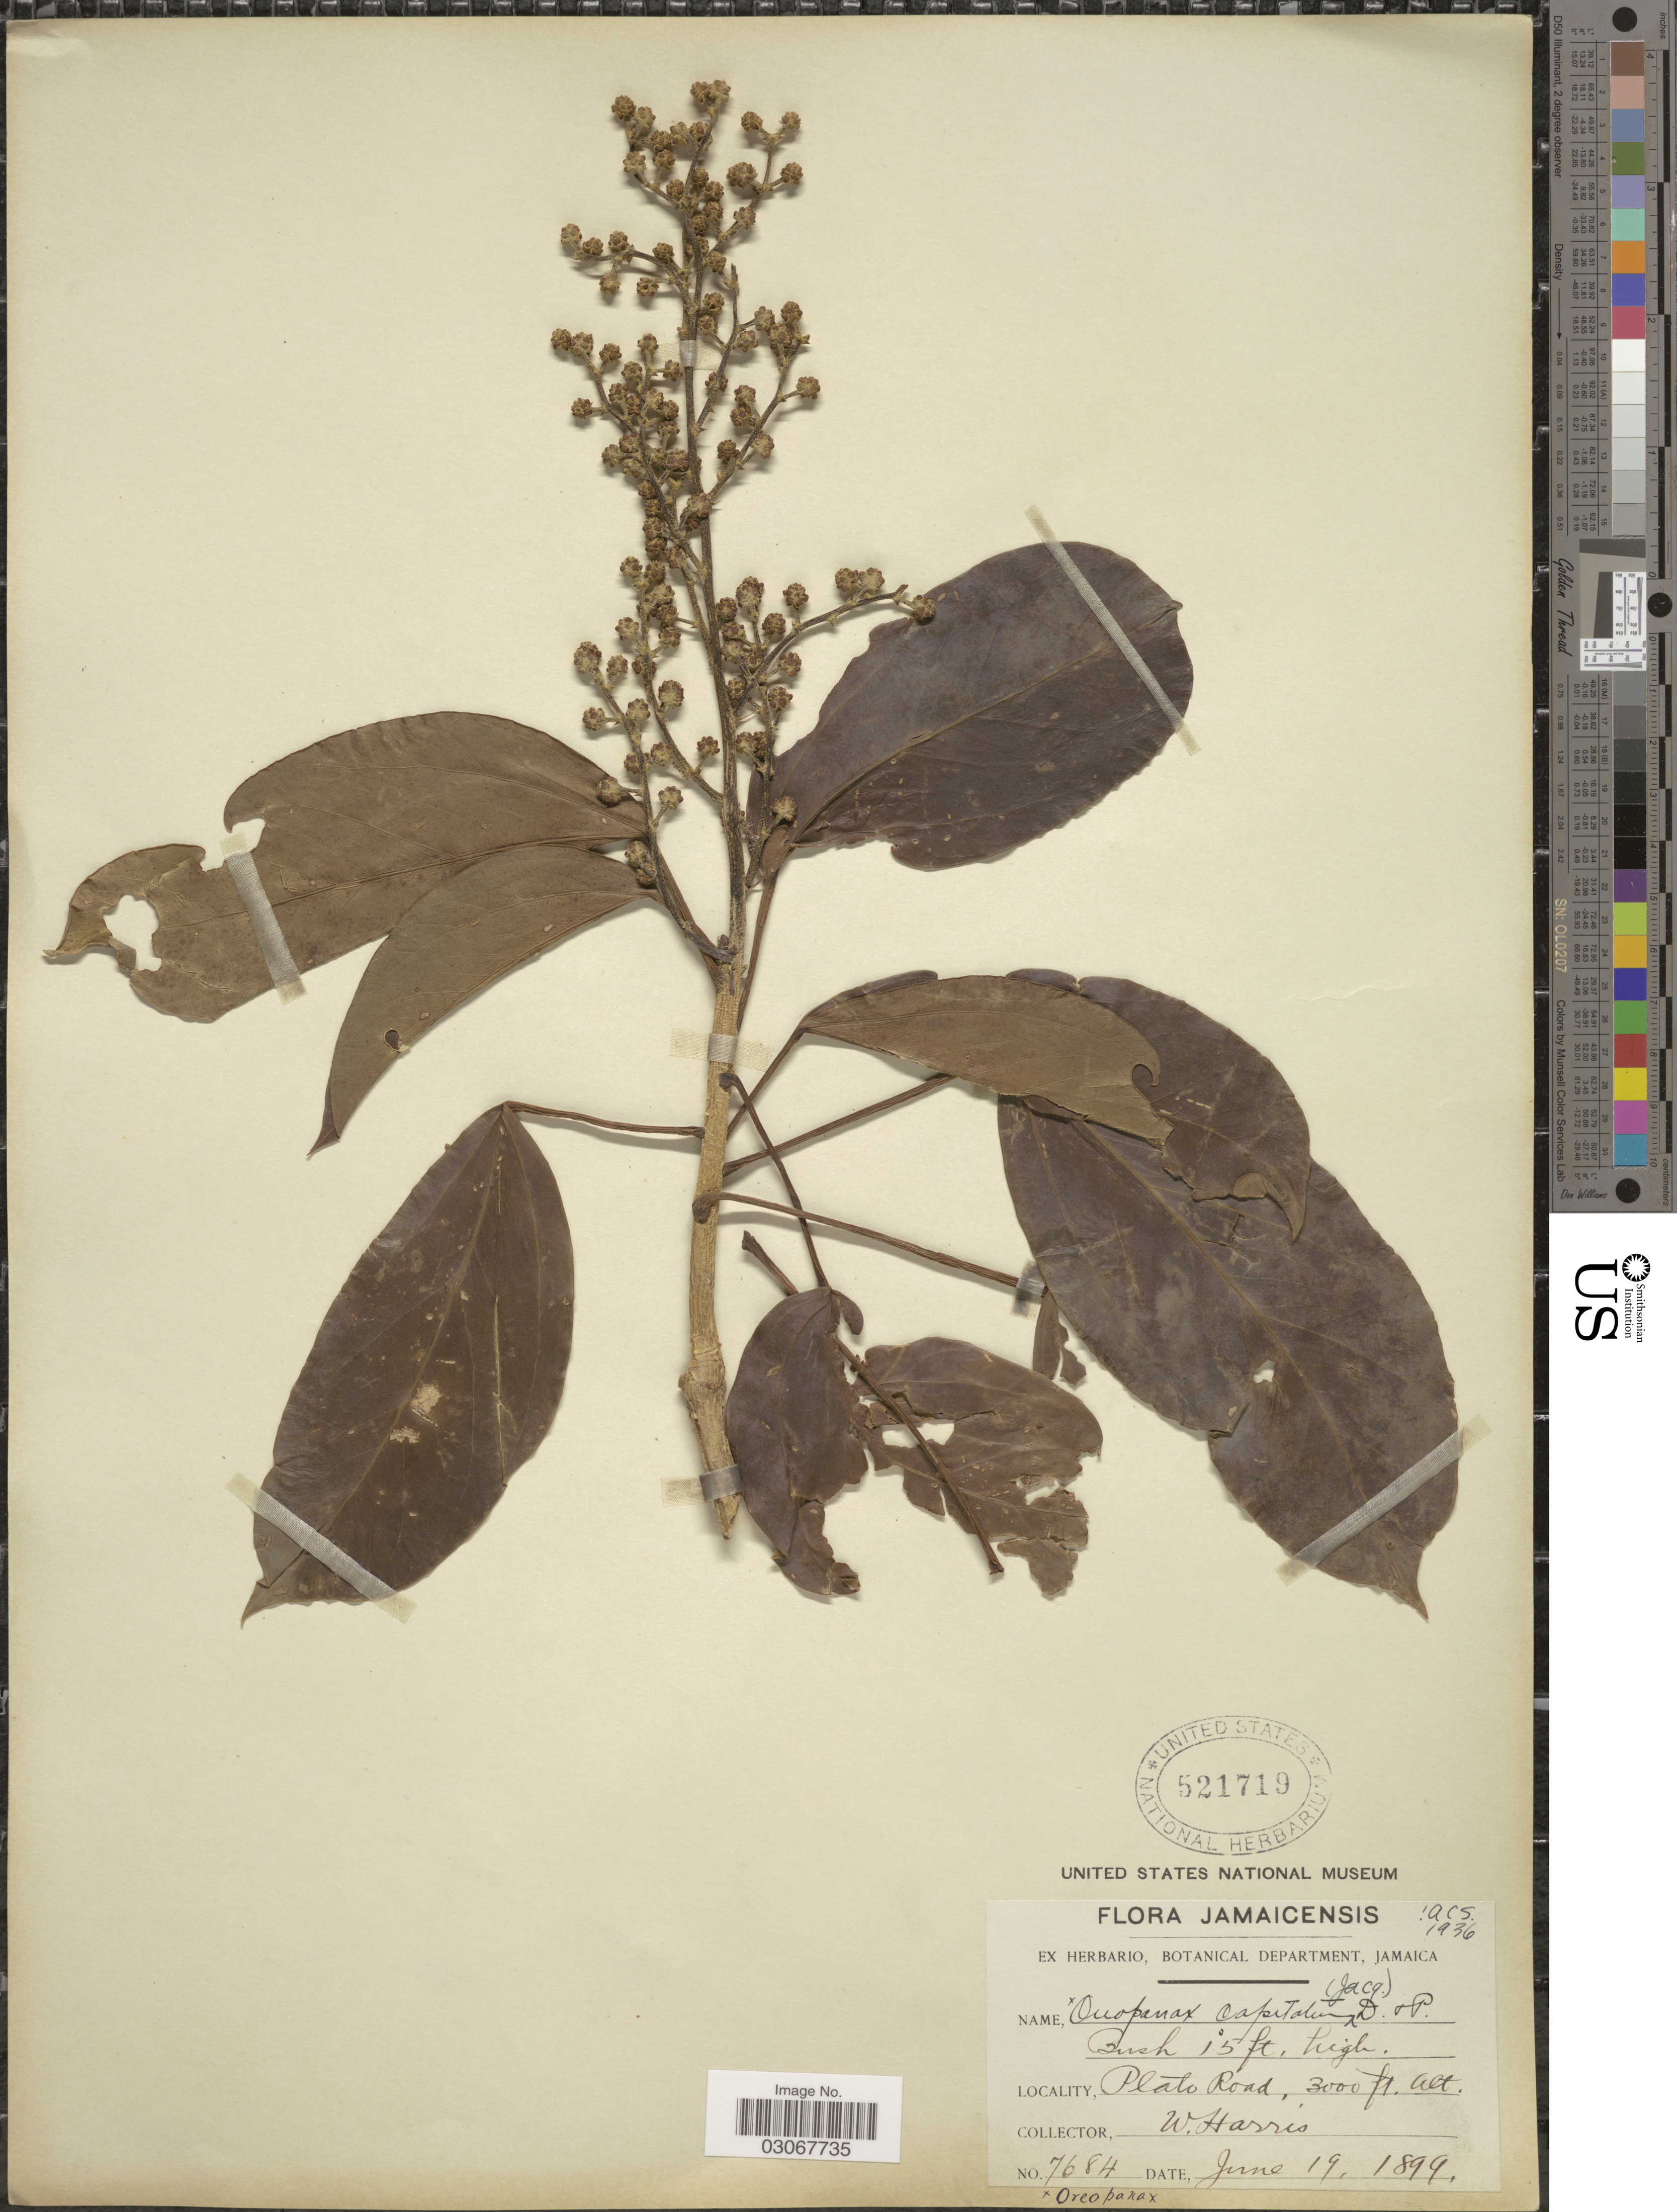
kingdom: Plantae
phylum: Tracheophyta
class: Magnoliopsida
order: Apiales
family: Araliaceae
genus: Oreopanax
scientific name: Oreopanax capitatus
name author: (Jacq.) Decne. & Planch.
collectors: W. Harris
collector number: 7684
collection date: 1899-06-19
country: Jamaica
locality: Plato Road.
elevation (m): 914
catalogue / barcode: US 521719